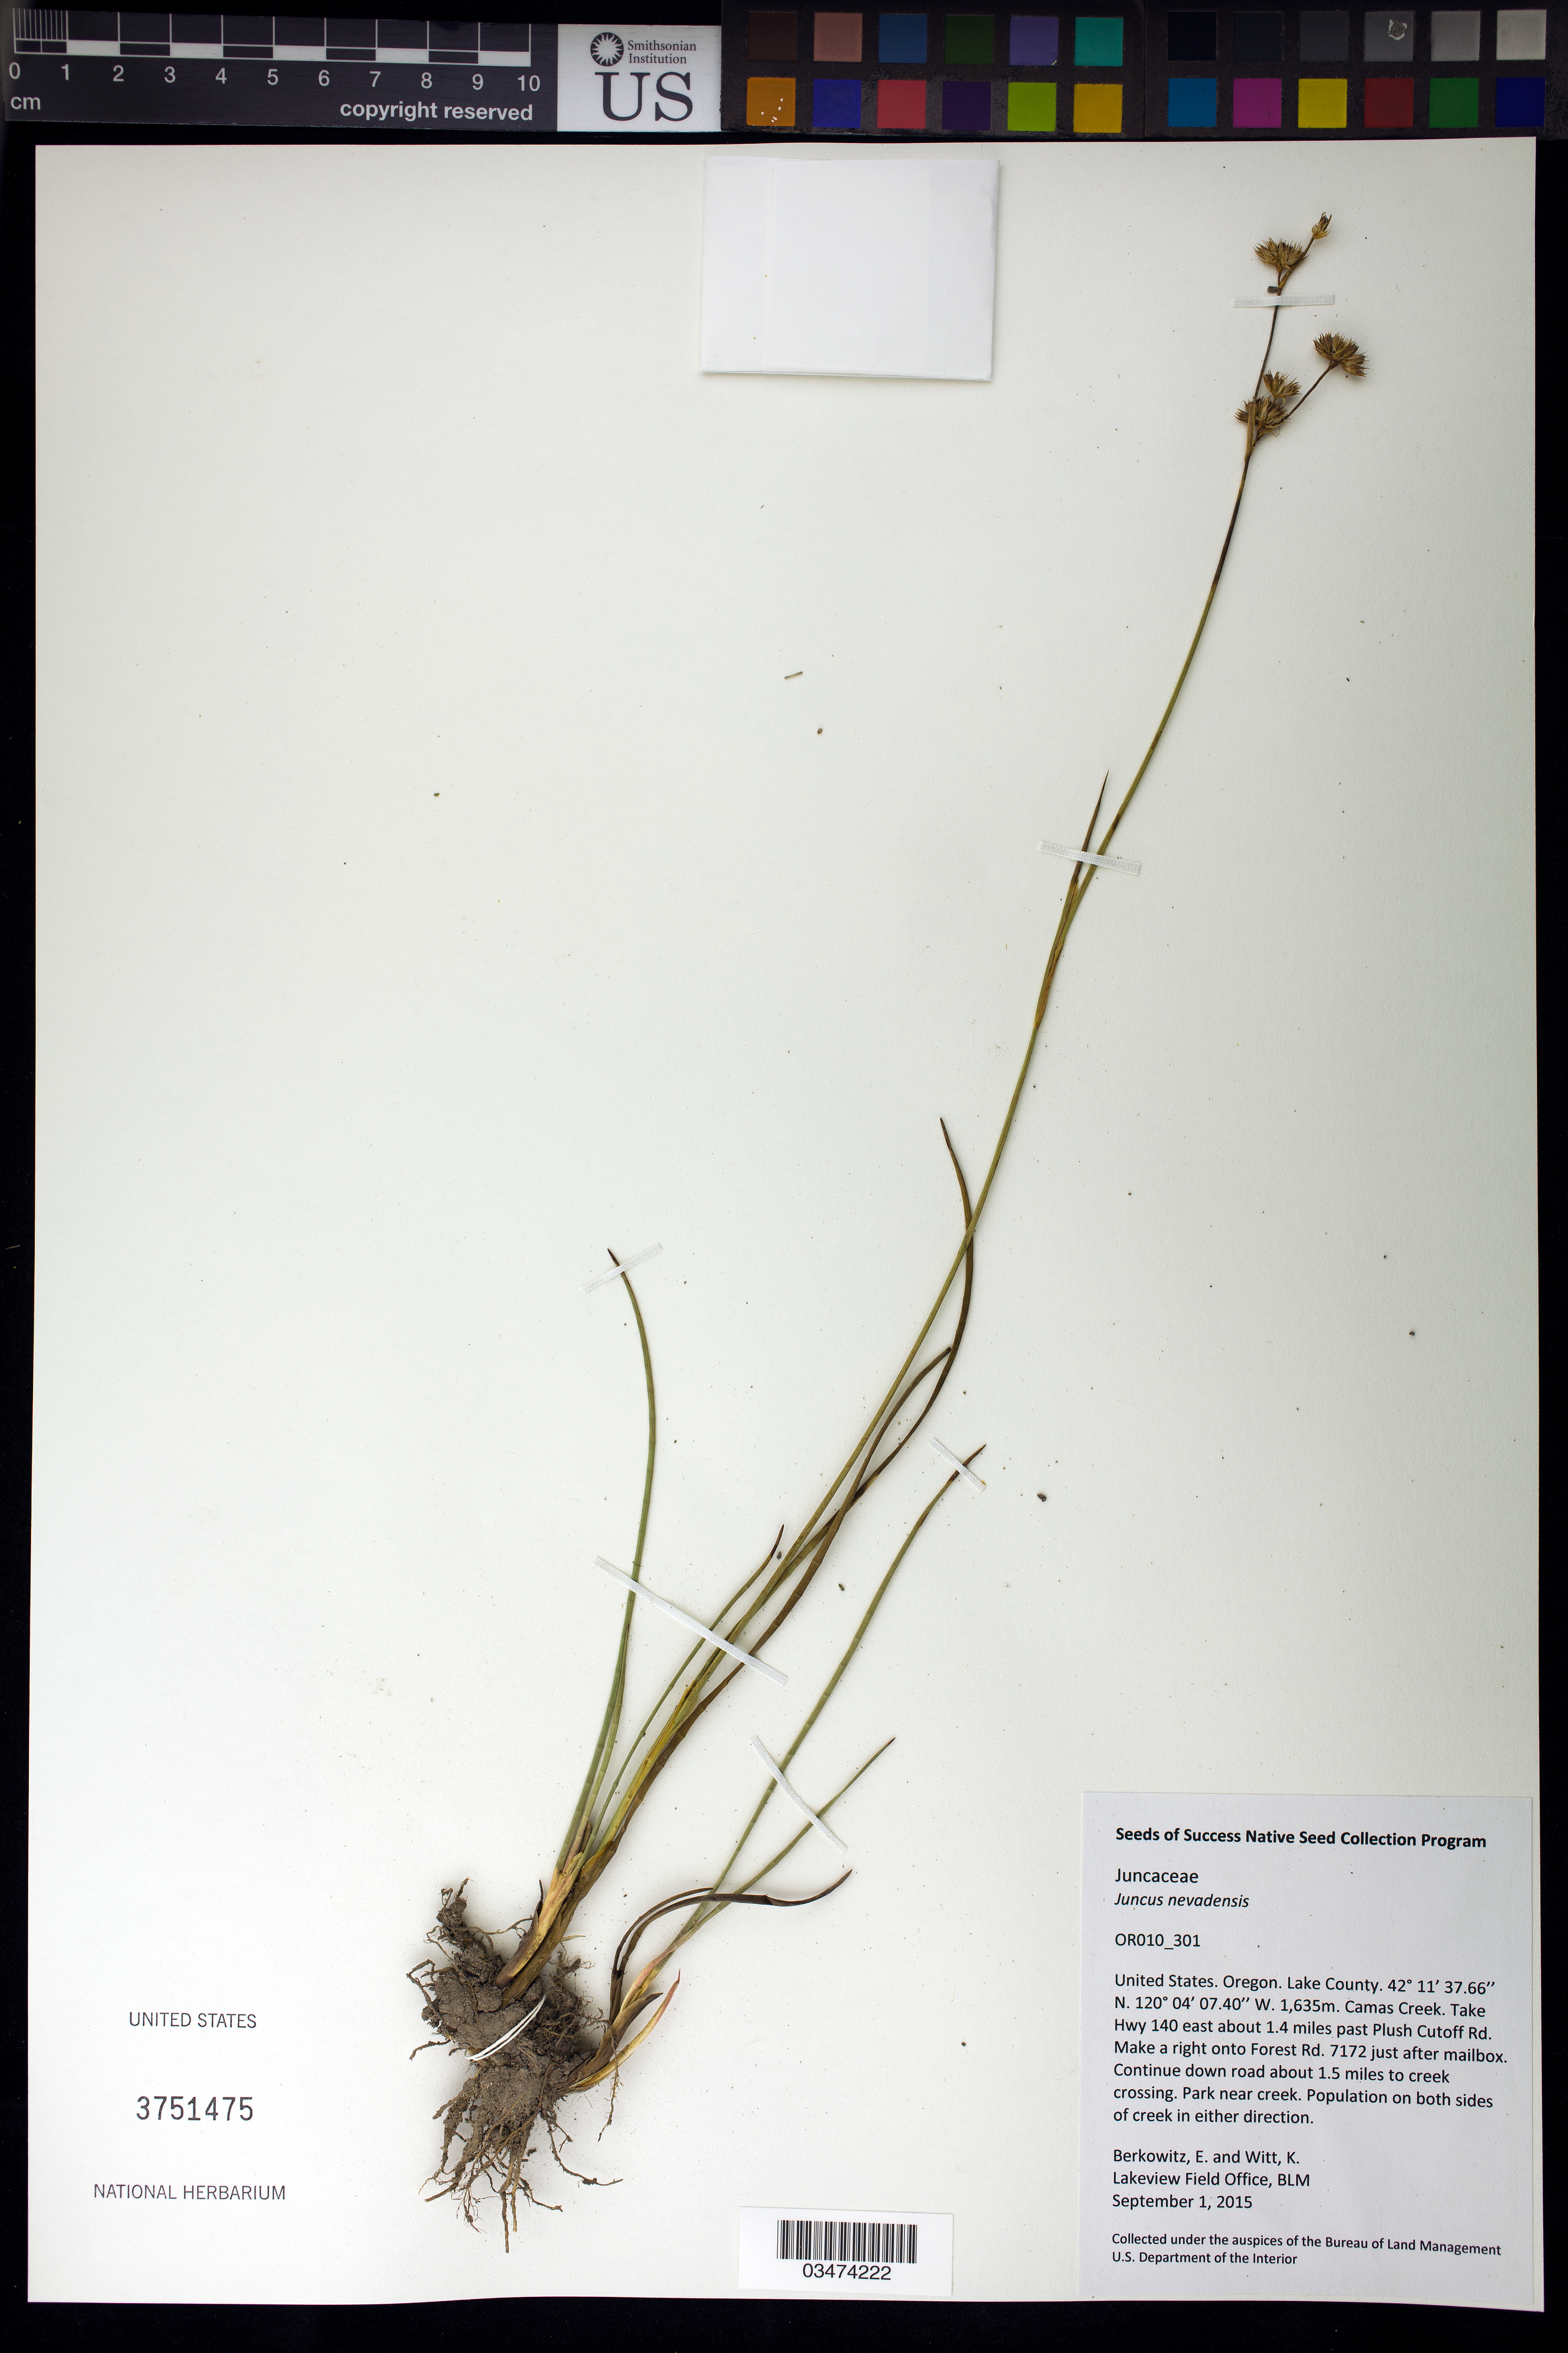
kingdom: Plantae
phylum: Tracheophyta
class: Liliopsida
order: Poales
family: Juncaceae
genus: Juncus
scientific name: Juncus nevadensis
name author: S. Watson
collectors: E. Berkowitz & K. Witt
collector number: OR010-301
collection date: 2015-09-01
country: United States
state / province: Oregon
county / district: Lake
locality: Lakeview Resource Area, Camas Creek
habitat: Lower and upper stream banks. Can be found in water along banks.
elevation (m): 498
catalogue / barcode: US 3751475